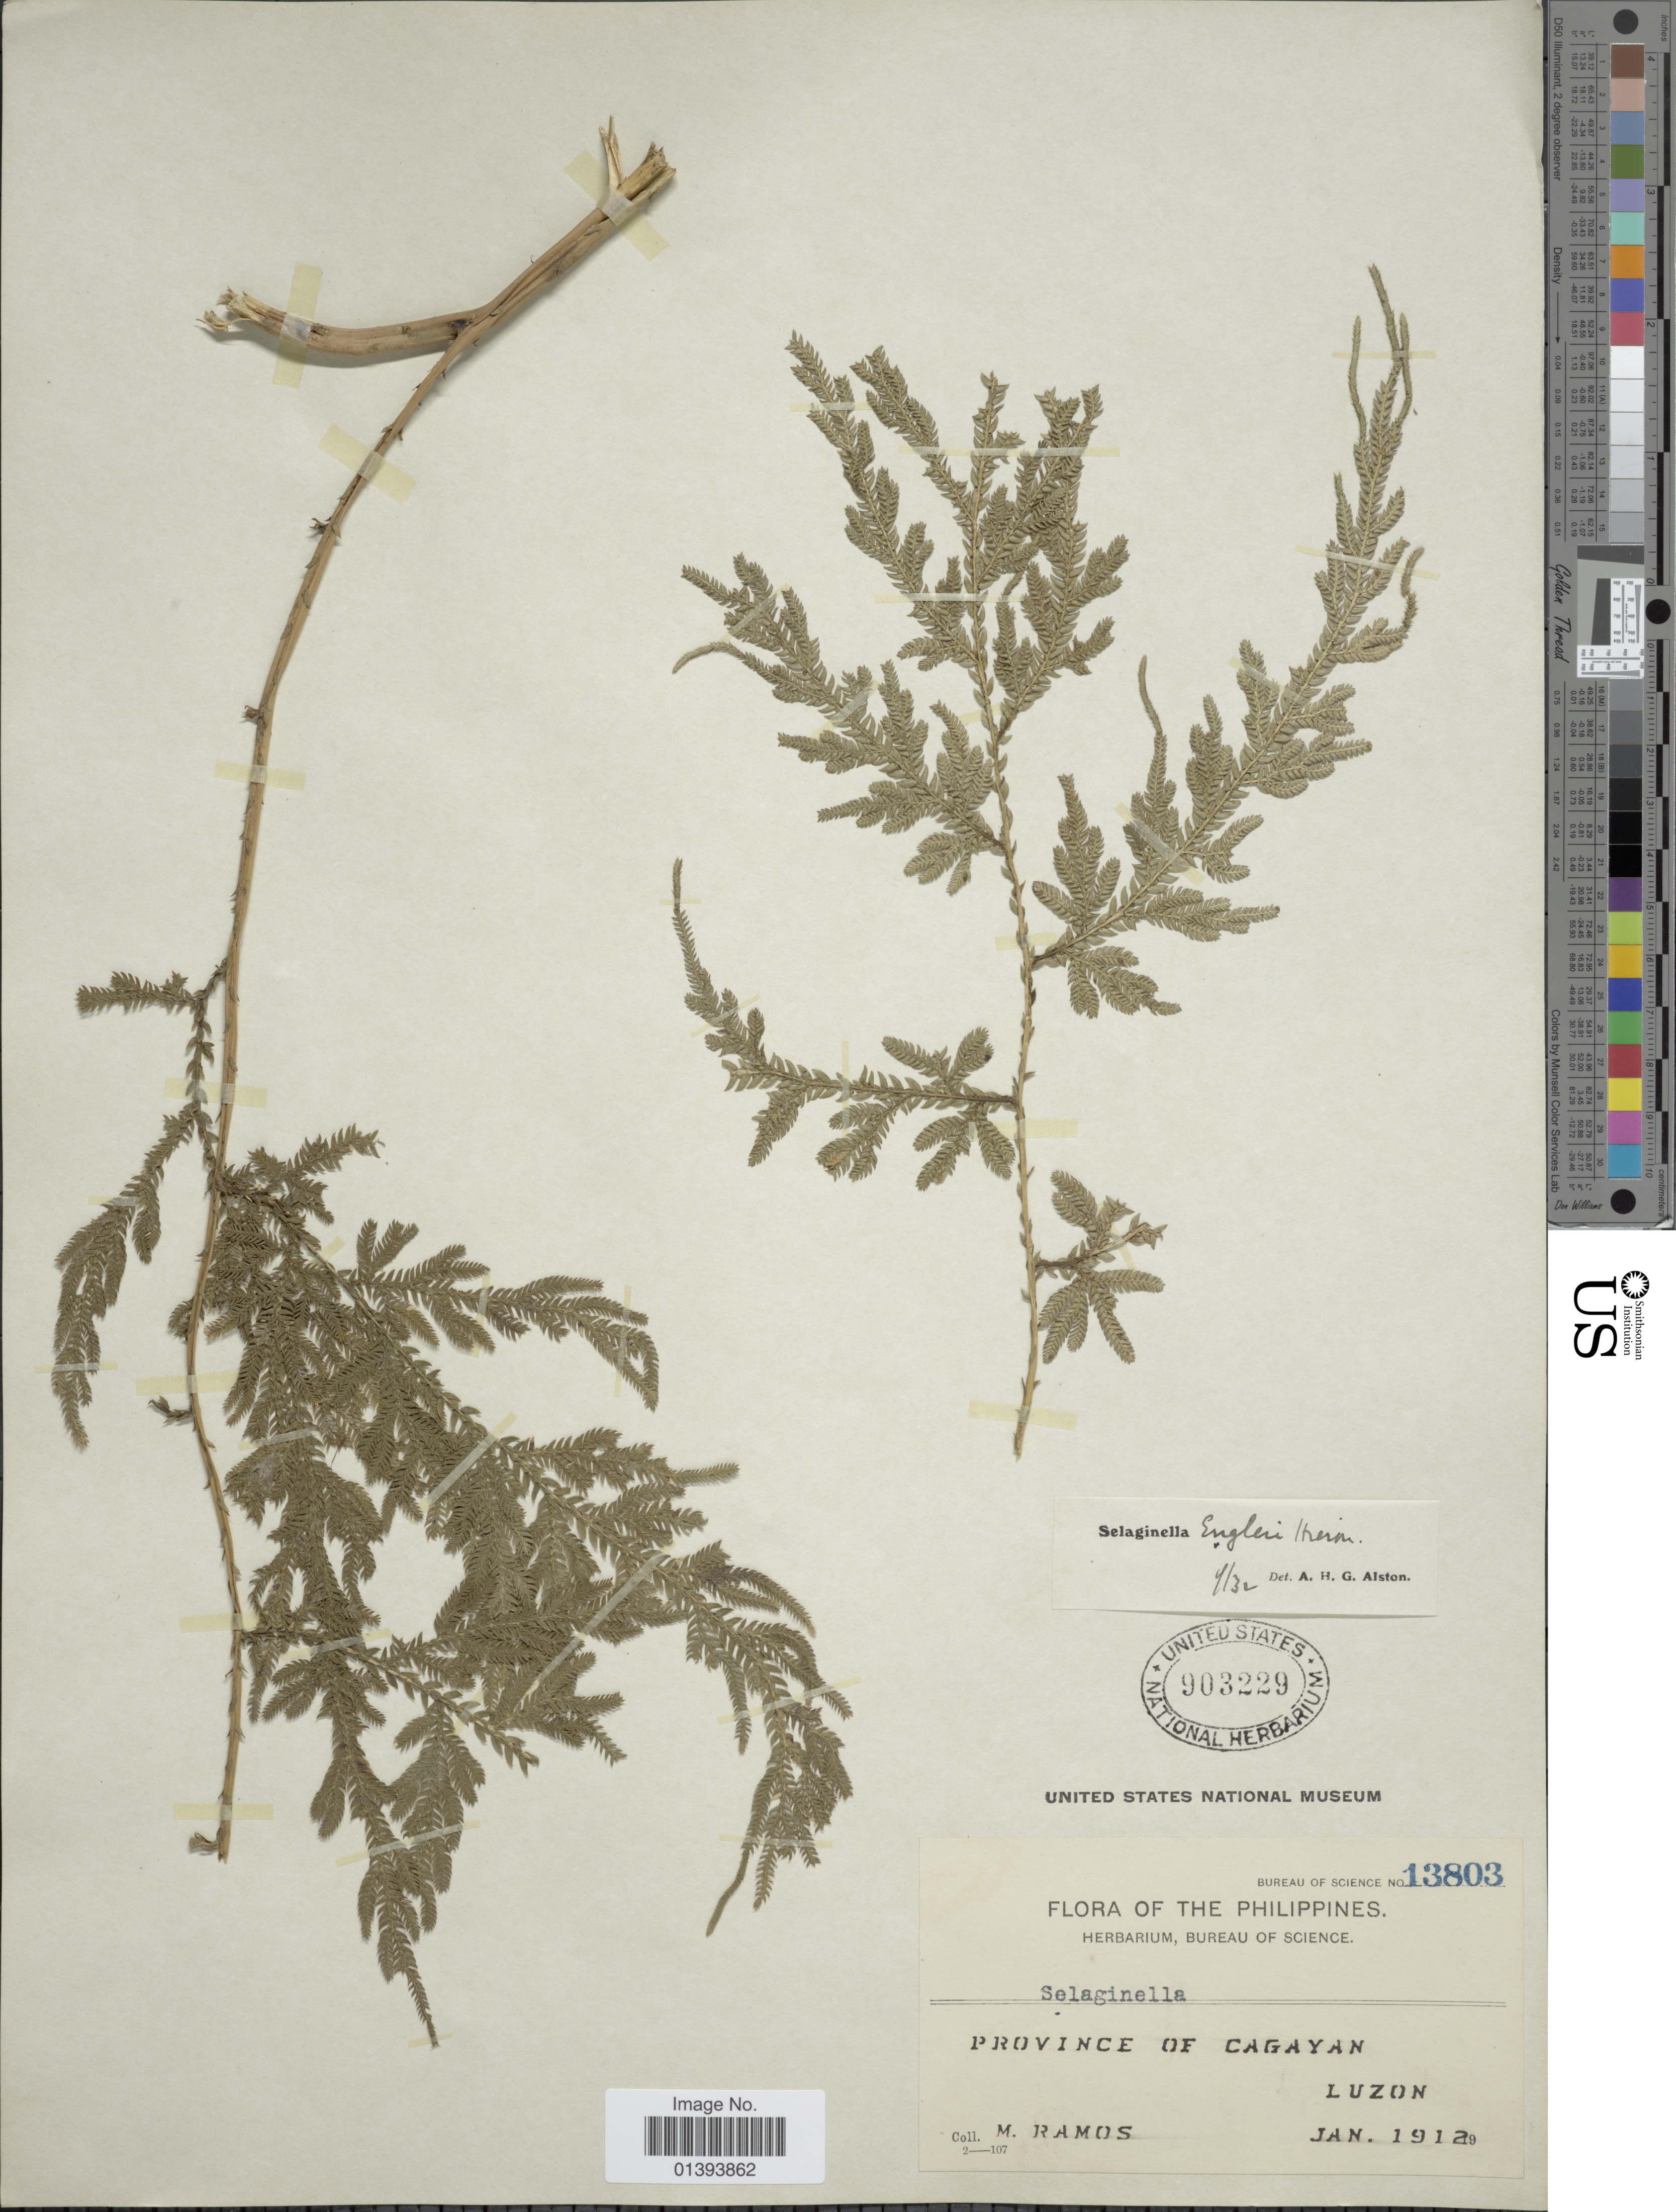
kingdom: Plantae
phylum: Tracheophyta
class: Lycopodiopsida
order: Selaginellales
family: Selaginellaceae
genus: Selaginella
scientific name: Selaginella engleri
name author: Hieron.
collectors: M. Ramos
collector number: Bureau of Science 13803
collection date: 1912-01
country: Philippines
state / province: Central Luzon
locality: Province of Cagayan, Luzon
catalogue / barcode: US 903229